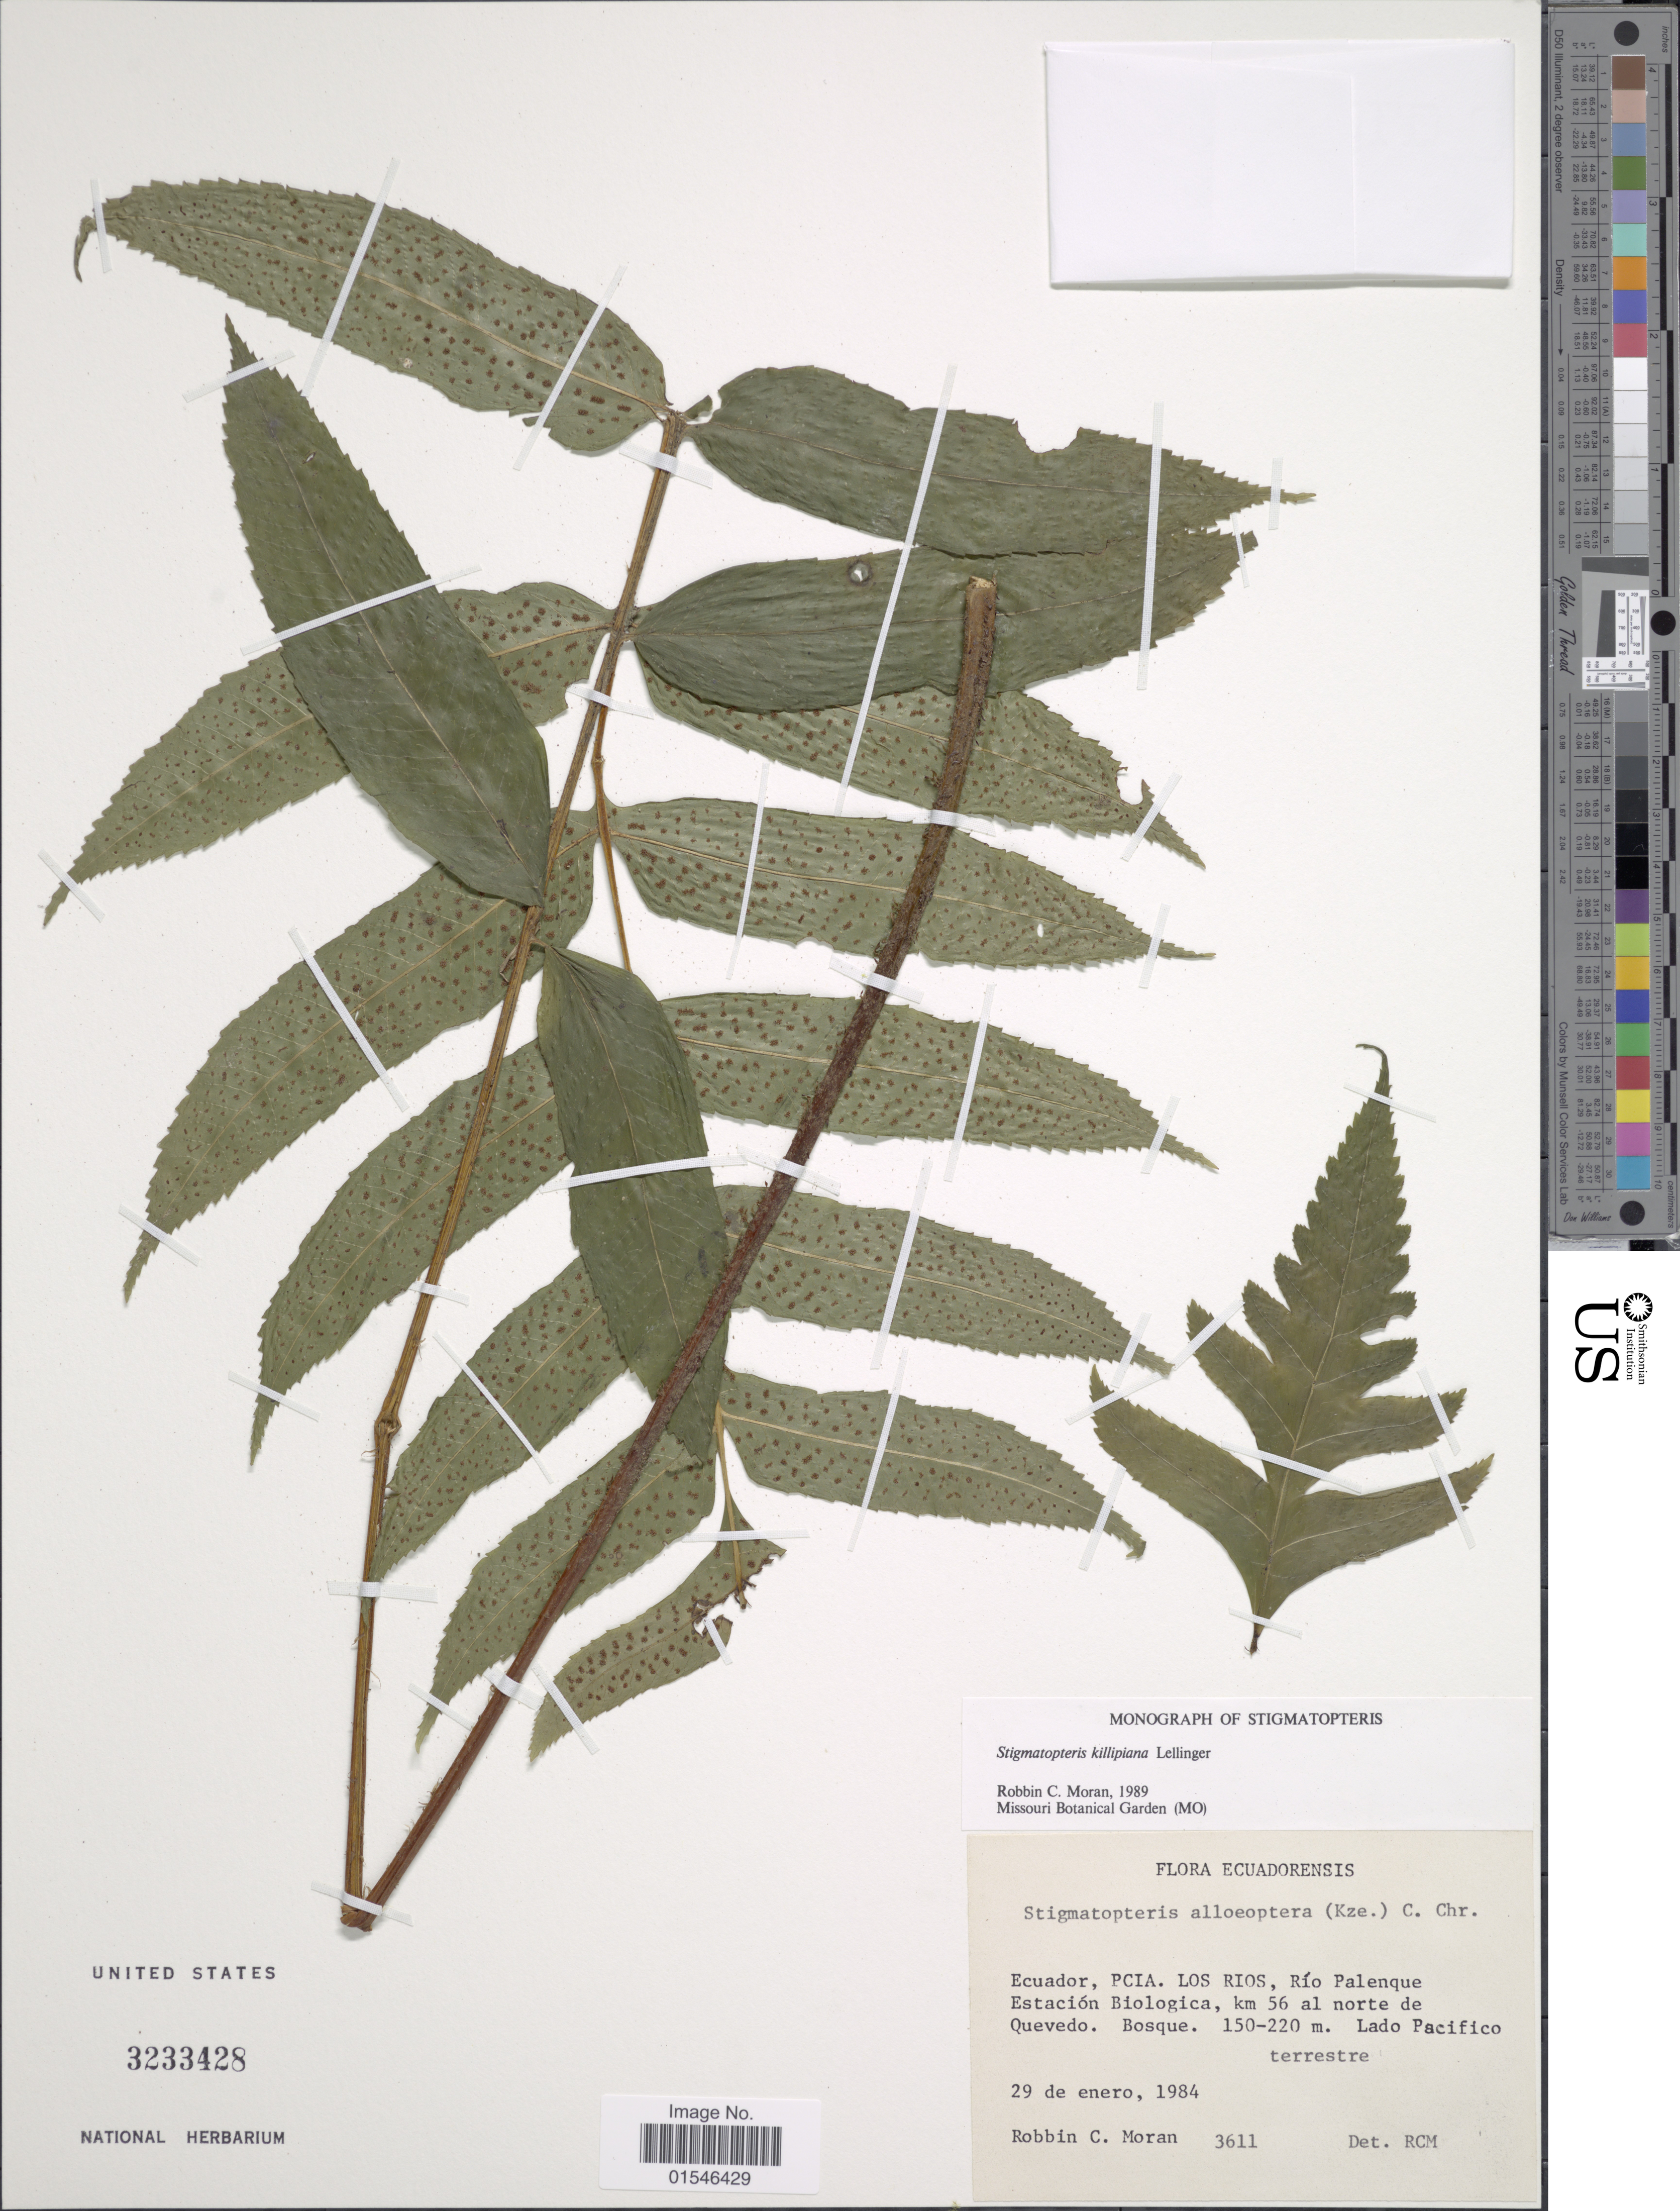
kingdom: Plantae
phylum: Tracheophyta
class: Polypodiopsida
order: Polypodiales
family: Dryopteridaceae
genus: Stigmatopteris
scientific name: Stigmatopteris killipiana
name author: Lellinger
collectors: R. C. Moran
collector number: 3611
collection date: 1984-01-29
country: Ecuador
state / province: Los Ríos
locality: PCIA., Río Palenque Estación Biologica, km 56 al norte de Quevedo. Bosque. Lado Pacifico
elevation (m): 150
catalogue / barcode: US 3233428